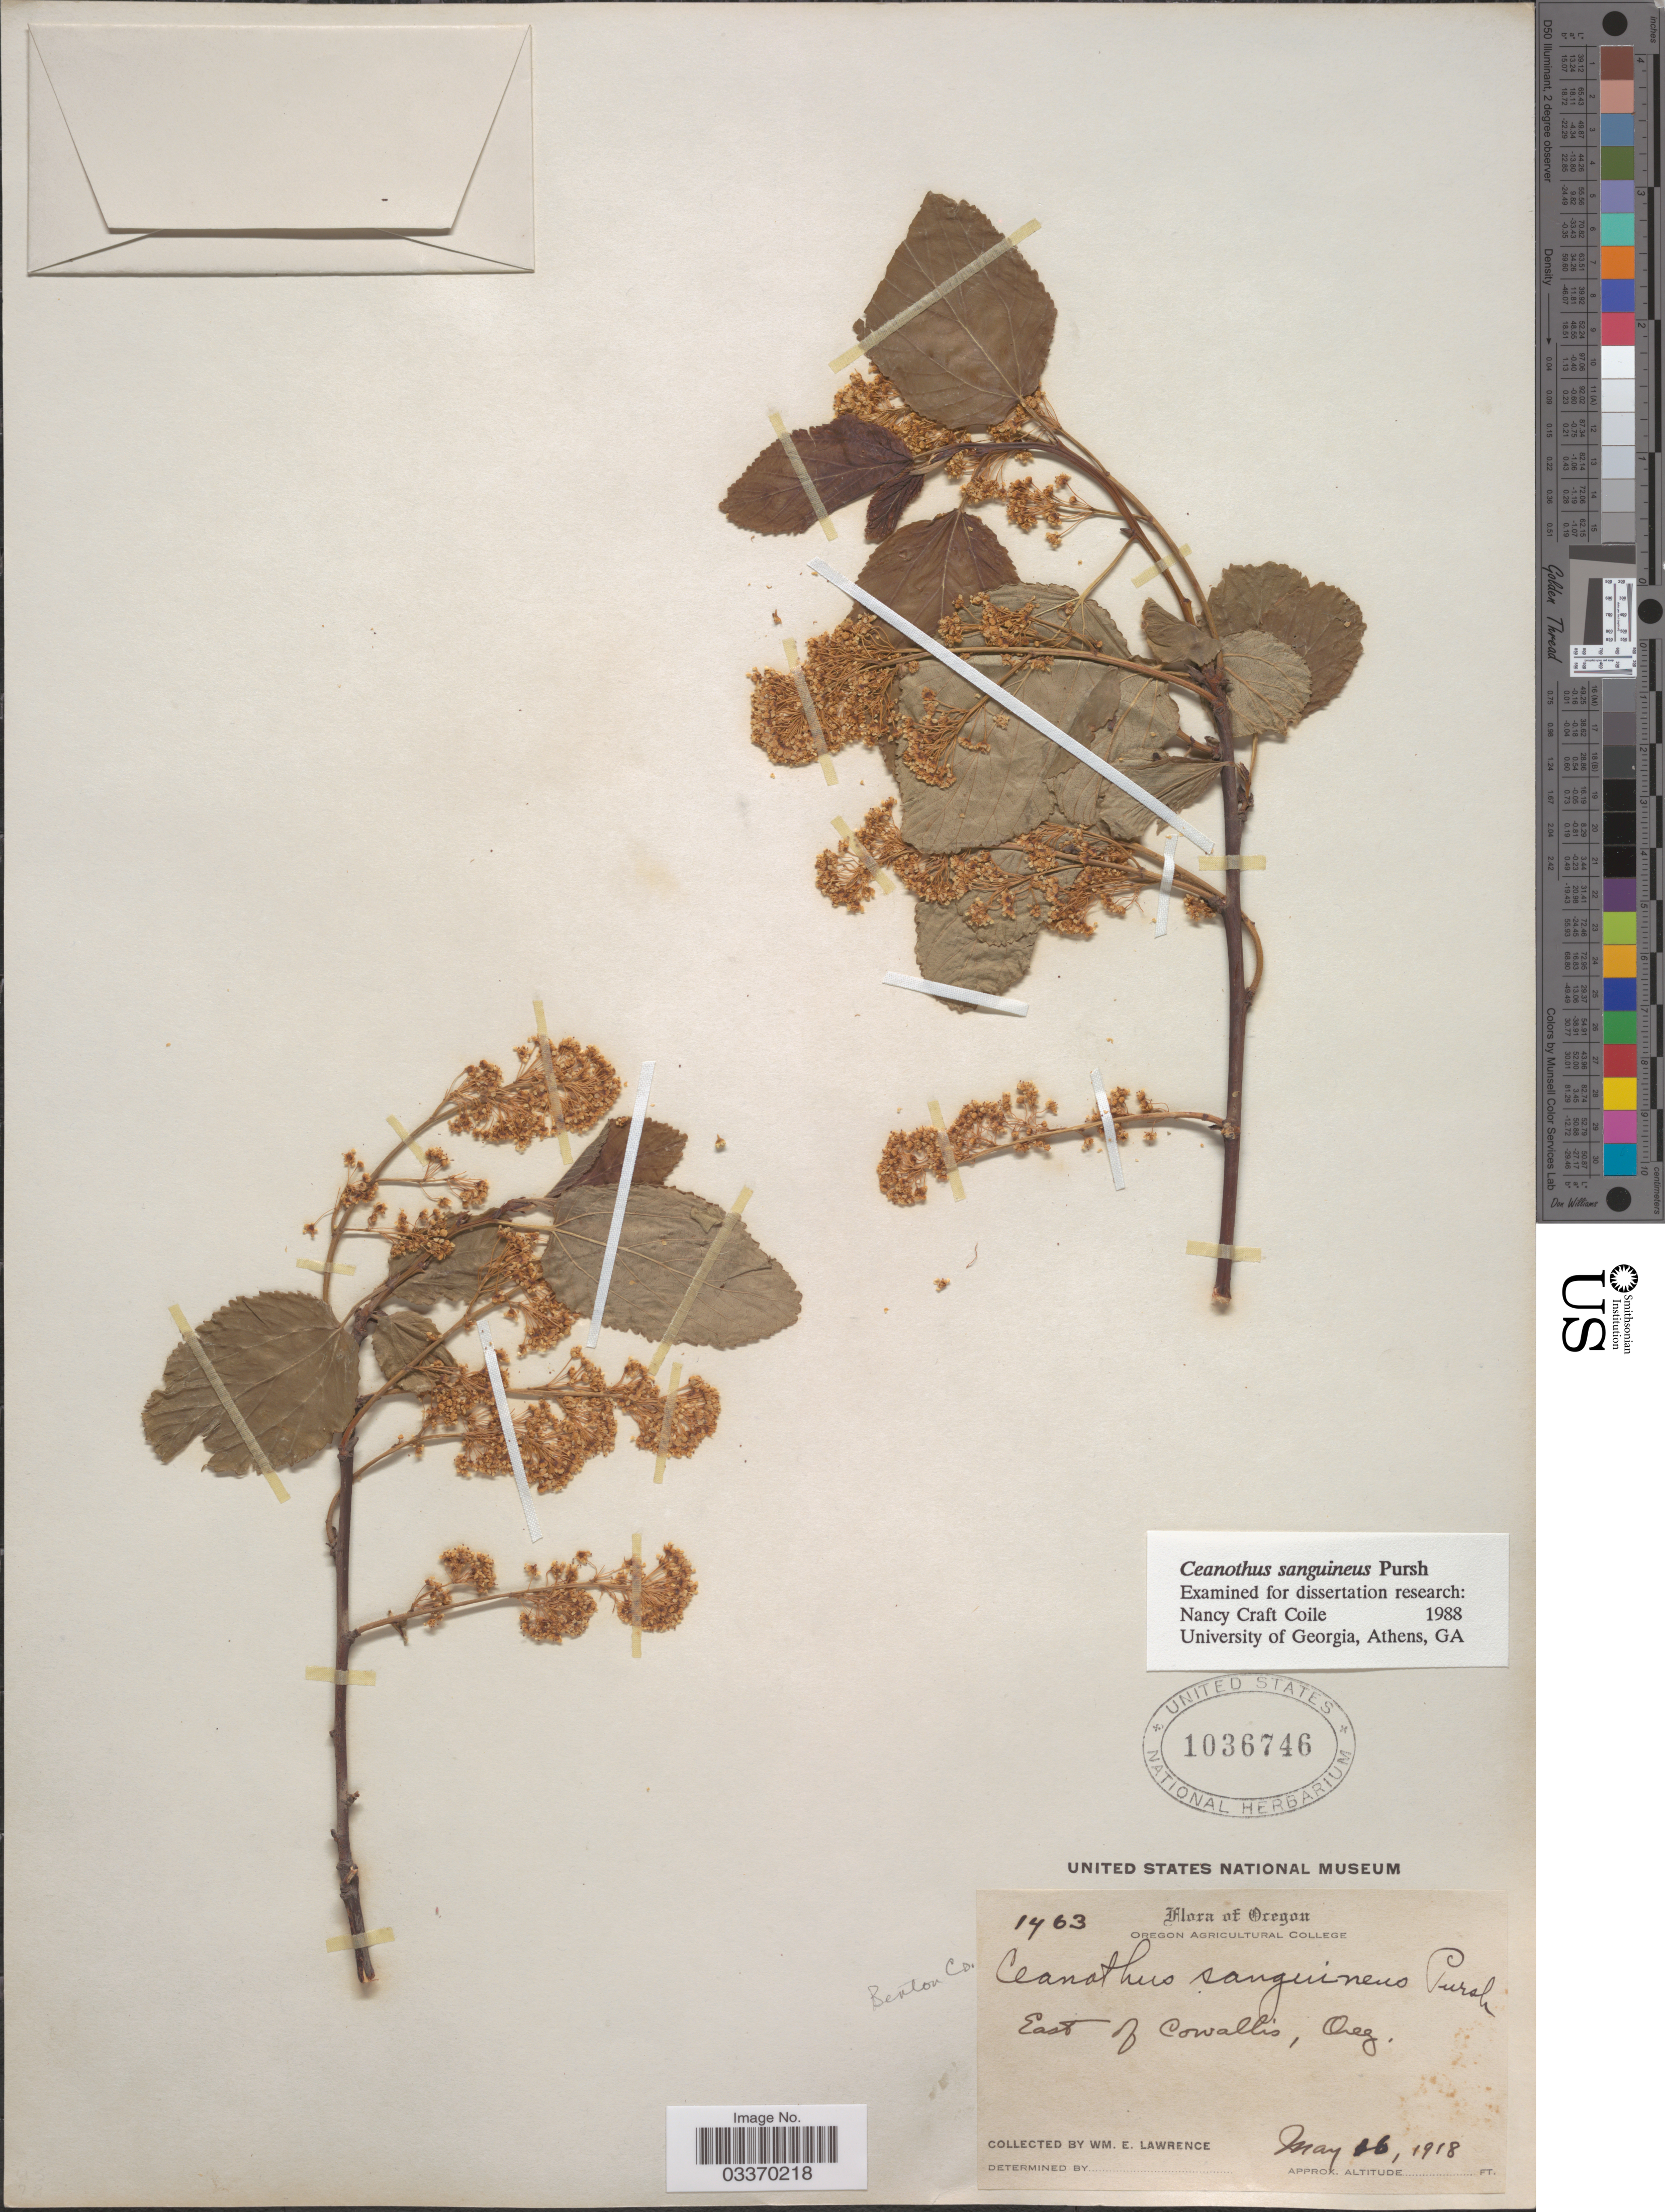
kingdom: Plantae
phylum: Tracheophyta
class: Magnoliopsida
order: Rosales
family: Rhamnaceae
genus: Ceanothus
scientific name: Ceanothus sanguineus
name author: Pursh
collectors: W. Lawrence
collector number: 1463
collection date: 1918-05-16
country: United States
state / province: Oregon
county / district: Benton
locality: East of Cowallis, Benton Co.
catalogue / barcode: US 1036746